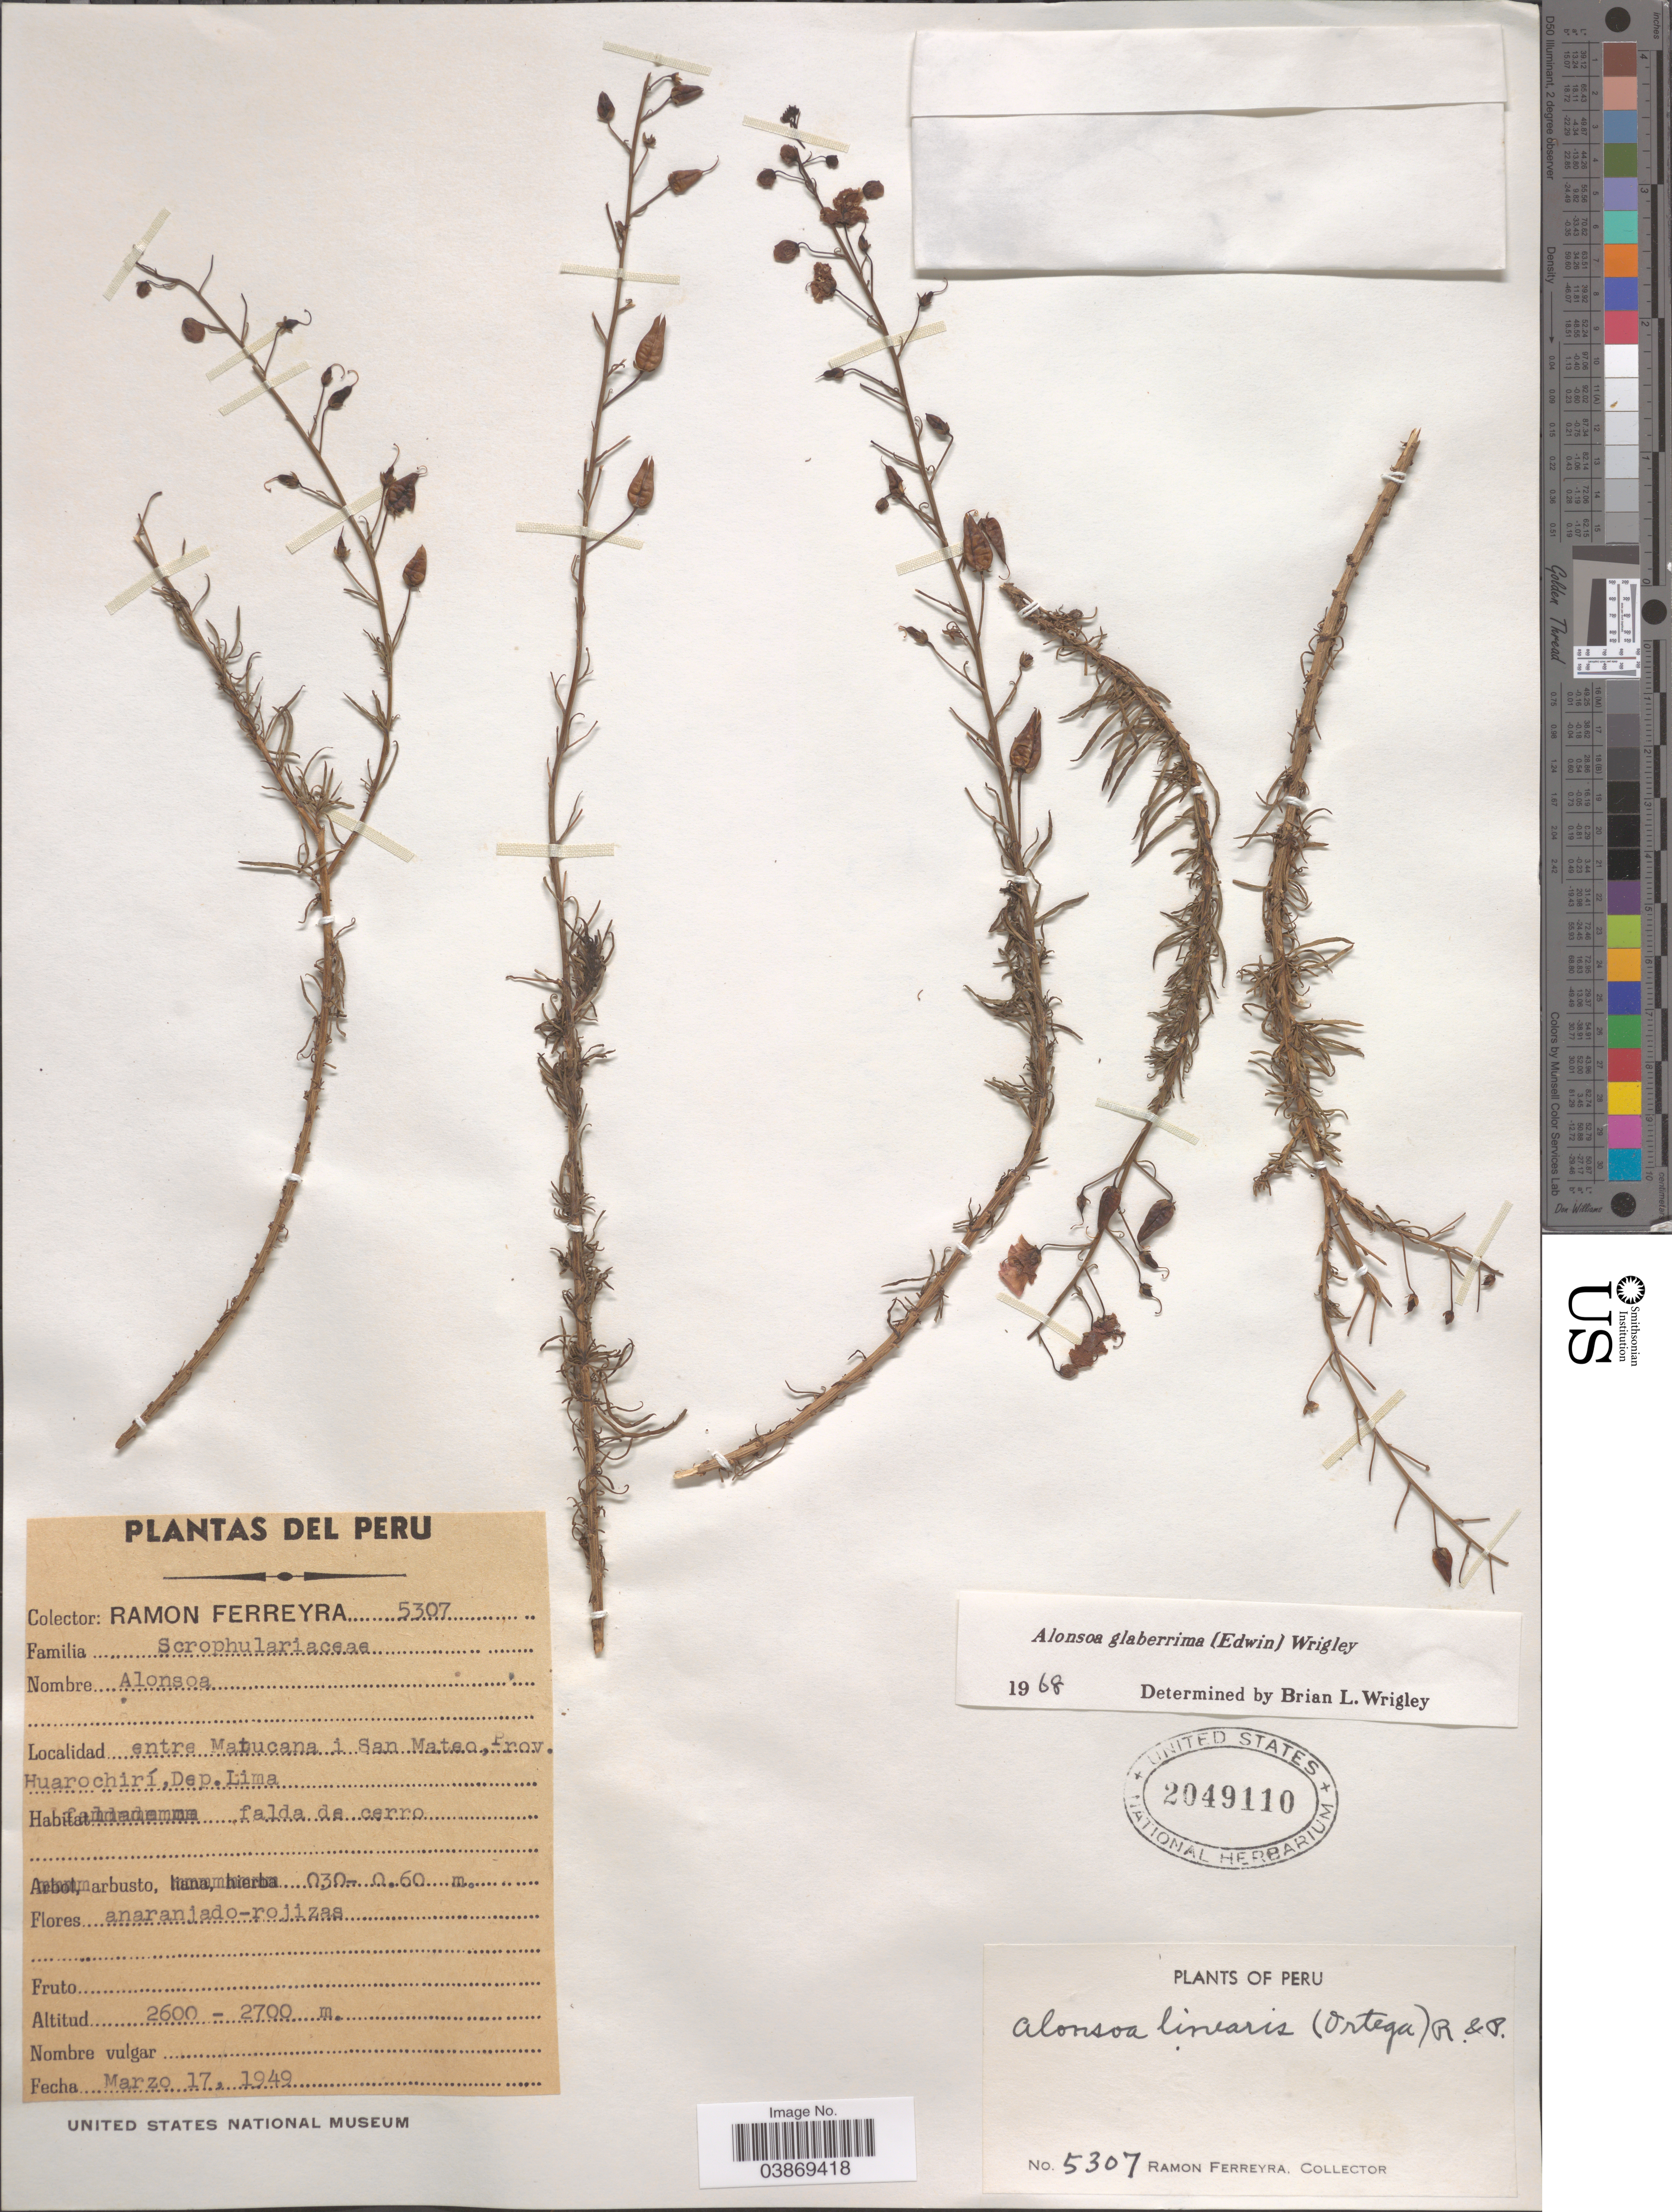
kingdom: Plantae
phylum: Tracheophyta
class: Magnoliopsida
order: Lamiales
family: Scrophulariaceae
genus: Alonsoa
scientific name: Alonsoa linearis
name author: (Jacq.) Ruiz & Pav.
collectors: R. A. Ferreyra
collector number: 5307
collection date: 1949-03-17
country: Peru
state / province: Lima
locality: Entre Matucana i San Mateo, Prov. Huarochirí, Dep. Lima.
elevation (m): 2600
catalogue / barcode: US 2049110